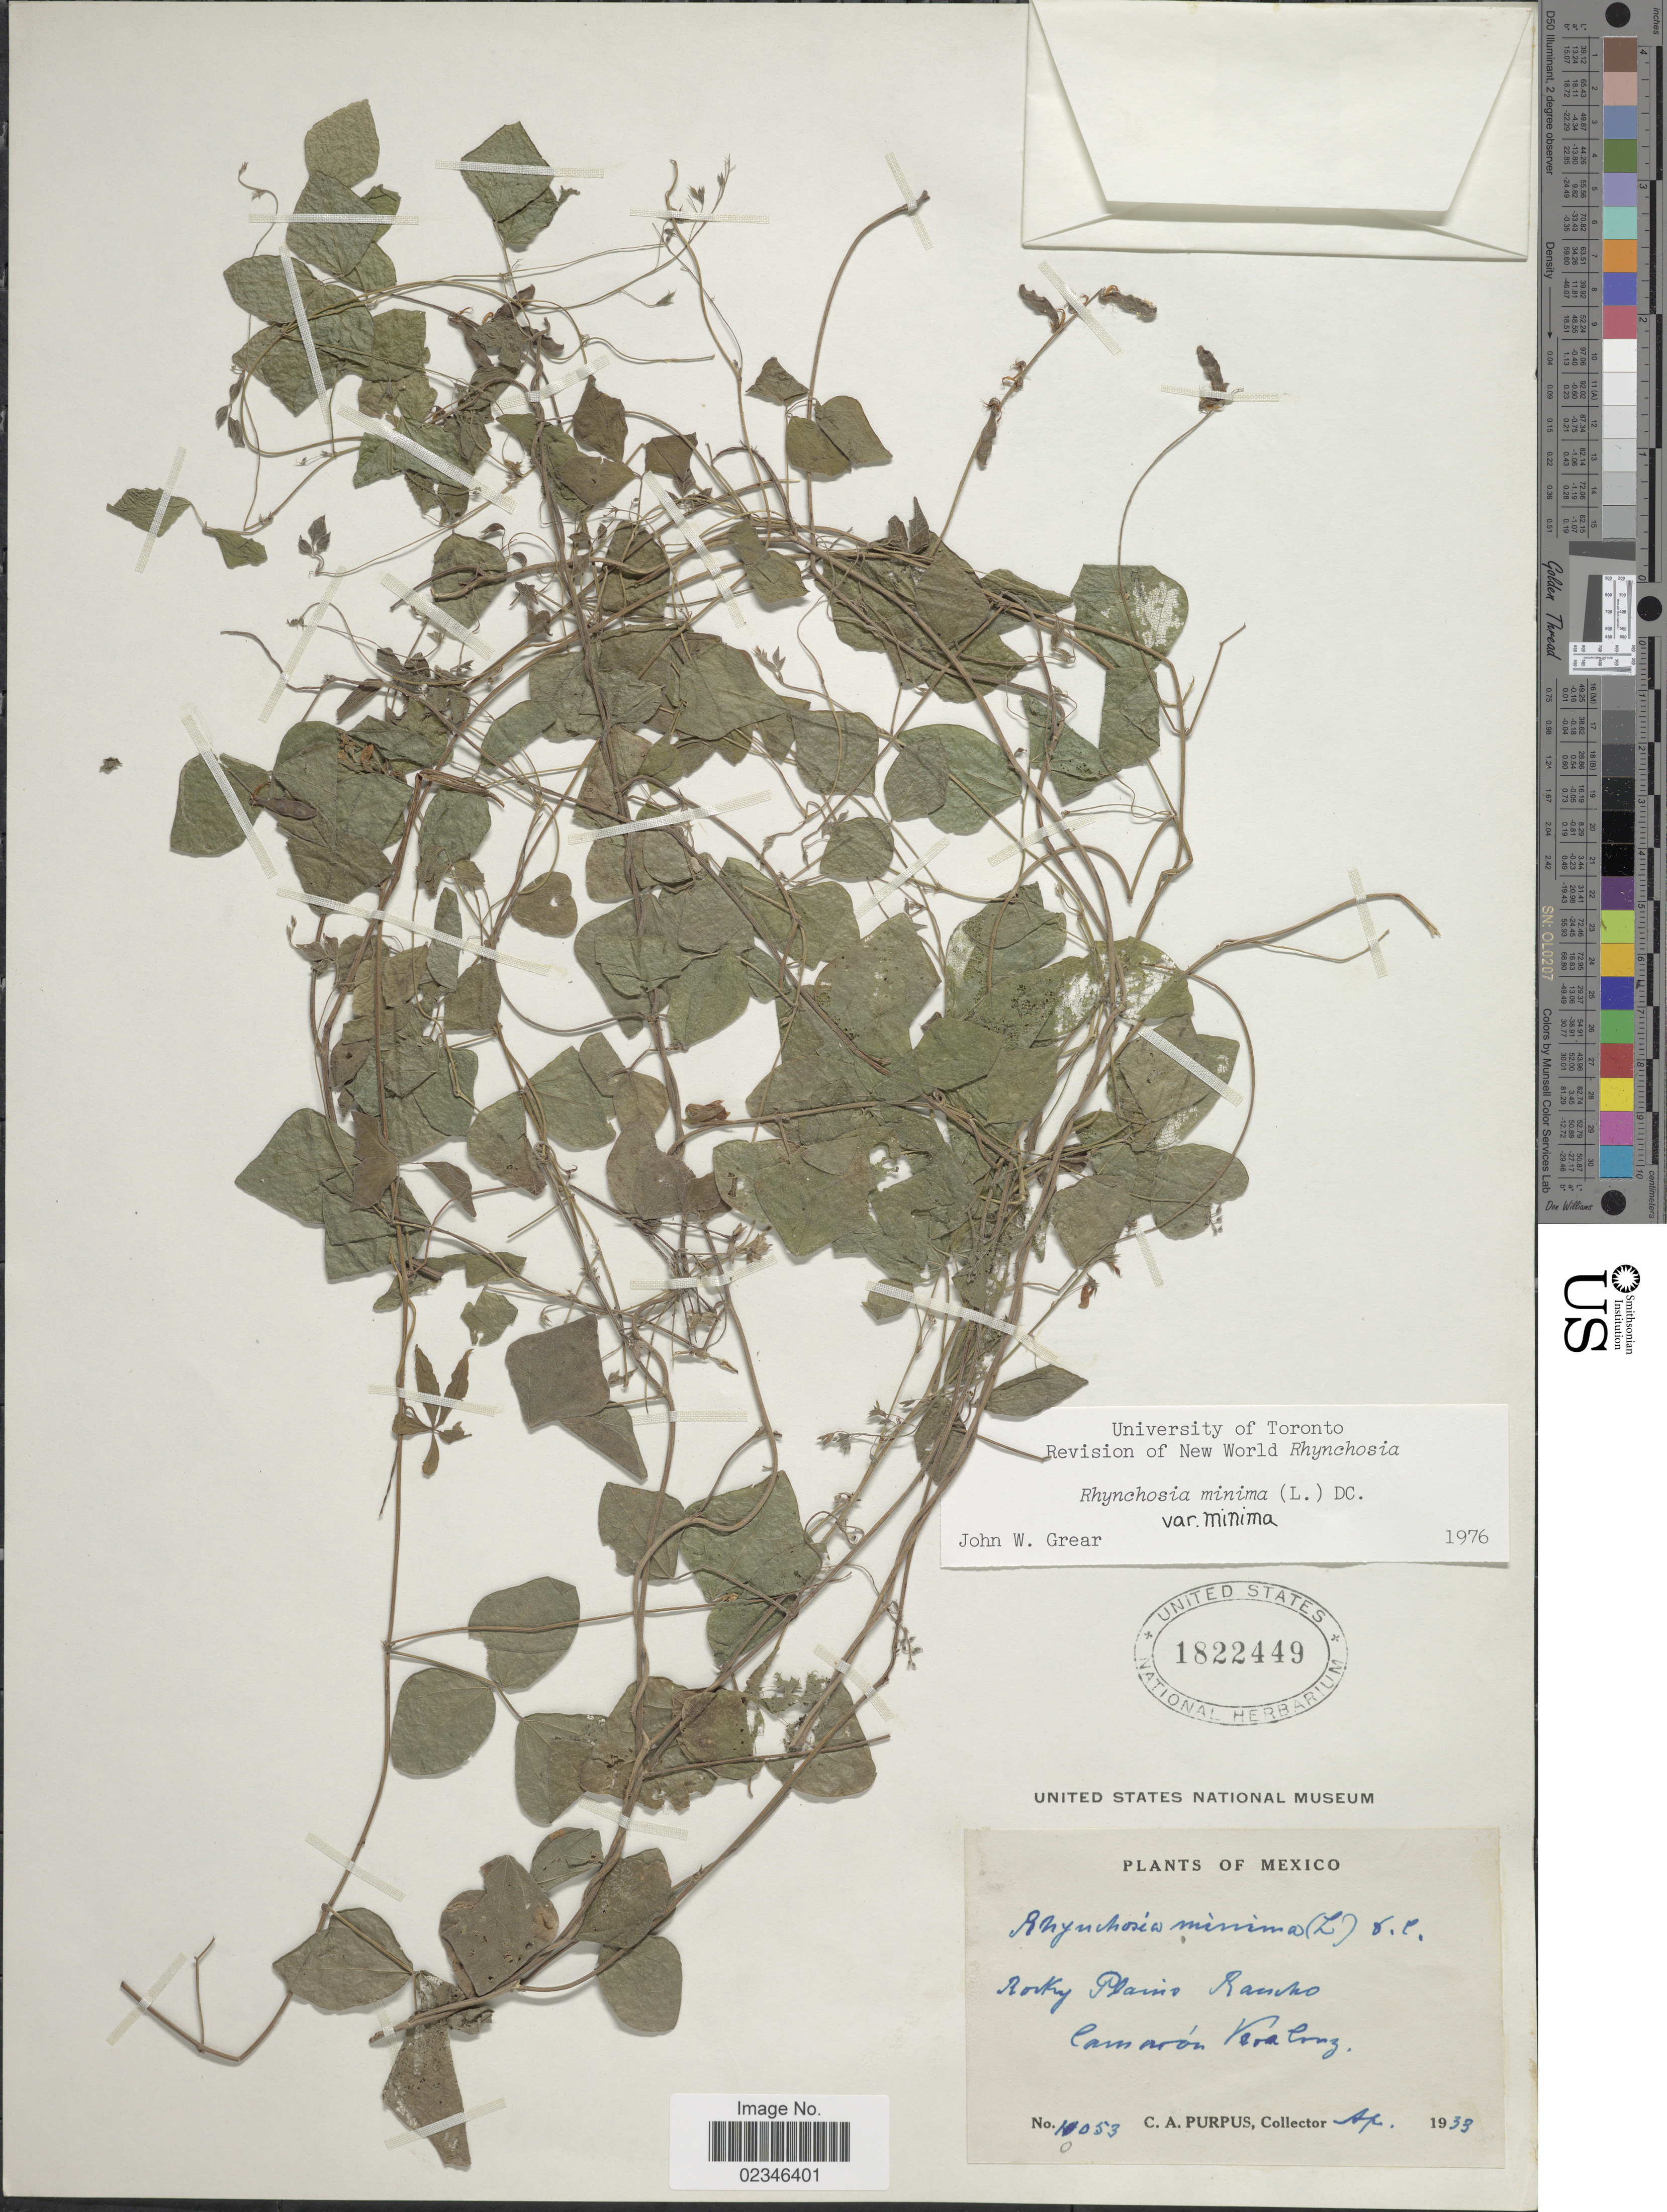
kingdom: Plantae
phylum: Tracheophyta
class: Magnoliopsida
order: Fabales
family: Fabaceae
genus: Rhynchosia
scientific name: Rhynchosia minima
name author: (L.) DC.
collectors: C. A. Purpus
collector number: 10053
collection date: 1933-04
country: Mexico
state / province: Veracruz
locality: Rocky Plains Rancho. Camarón Vera Cruz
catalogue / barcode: US 1822449